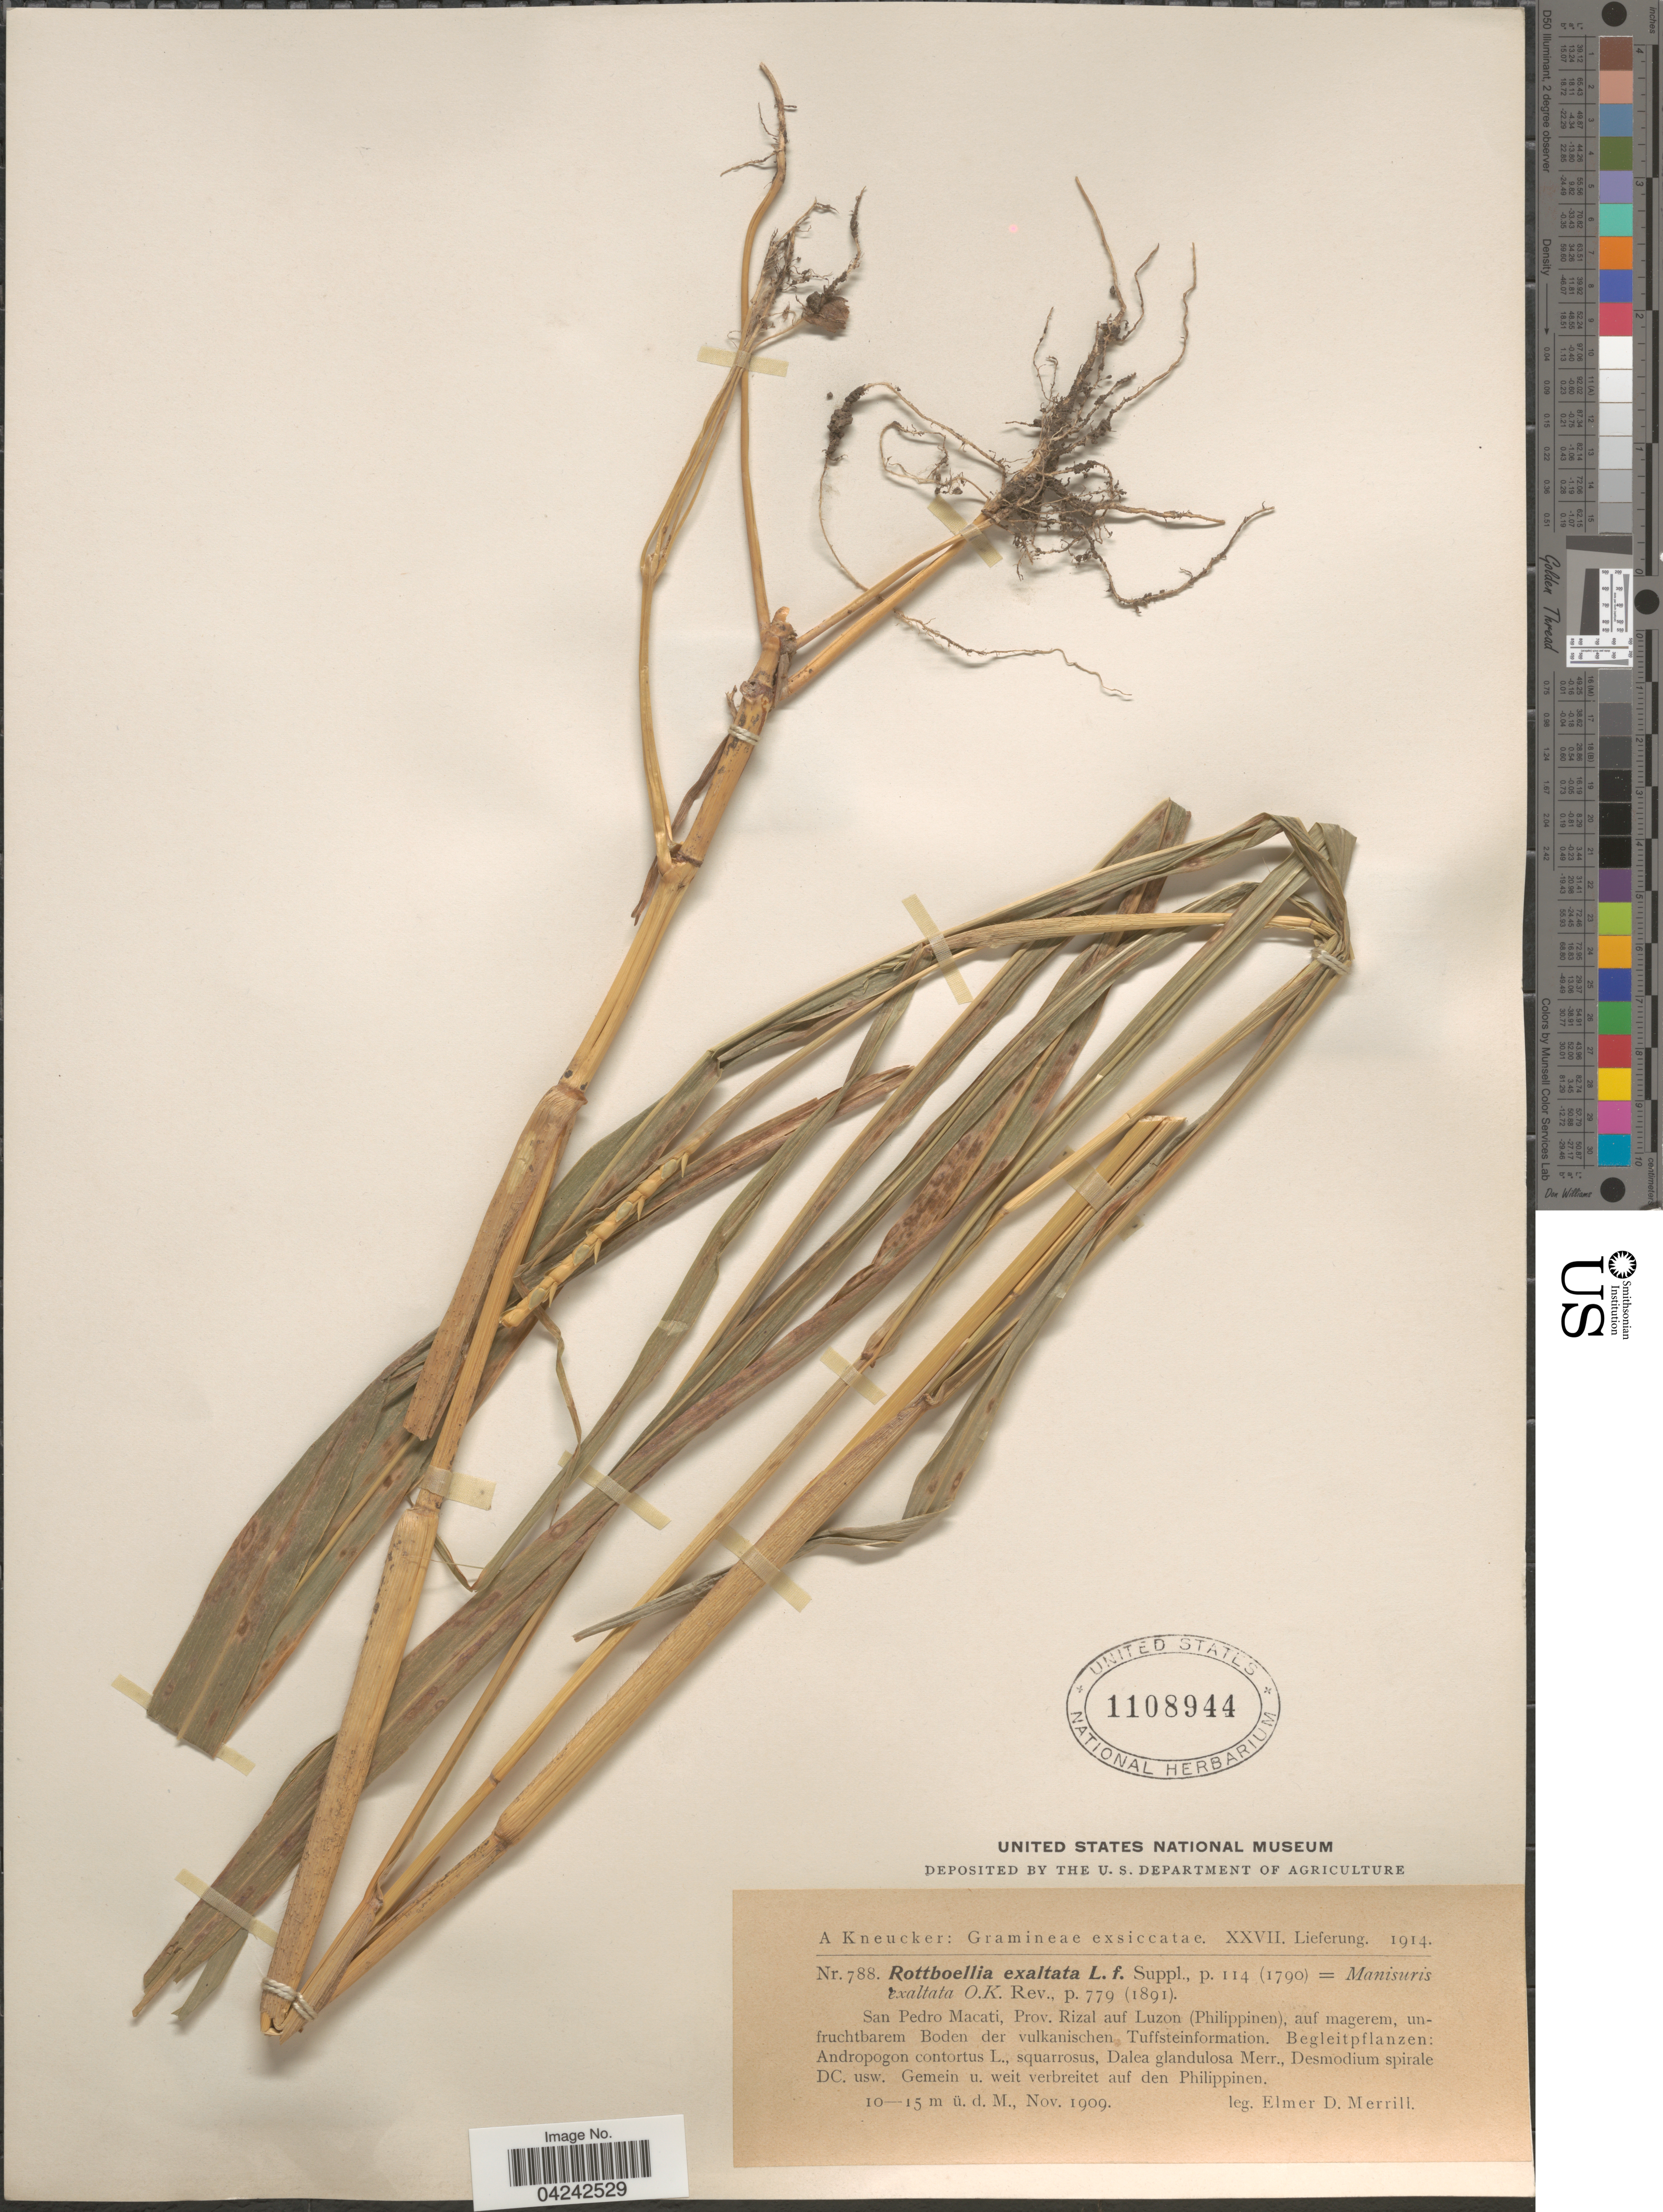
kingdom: Plantae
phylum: Tracheophyta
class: Liliopsida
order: Poales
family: Poaceae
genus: Rottboellia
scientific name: Rottboellia cochinchinensis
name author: (Lour.) Clayton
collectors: E. D. Merrill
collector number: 788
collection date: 1909-11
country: Philippines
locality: San Pedro Macati, Prov. Rizal auf Luzon (Philippinen).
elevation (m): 10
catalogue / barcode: US 1108944